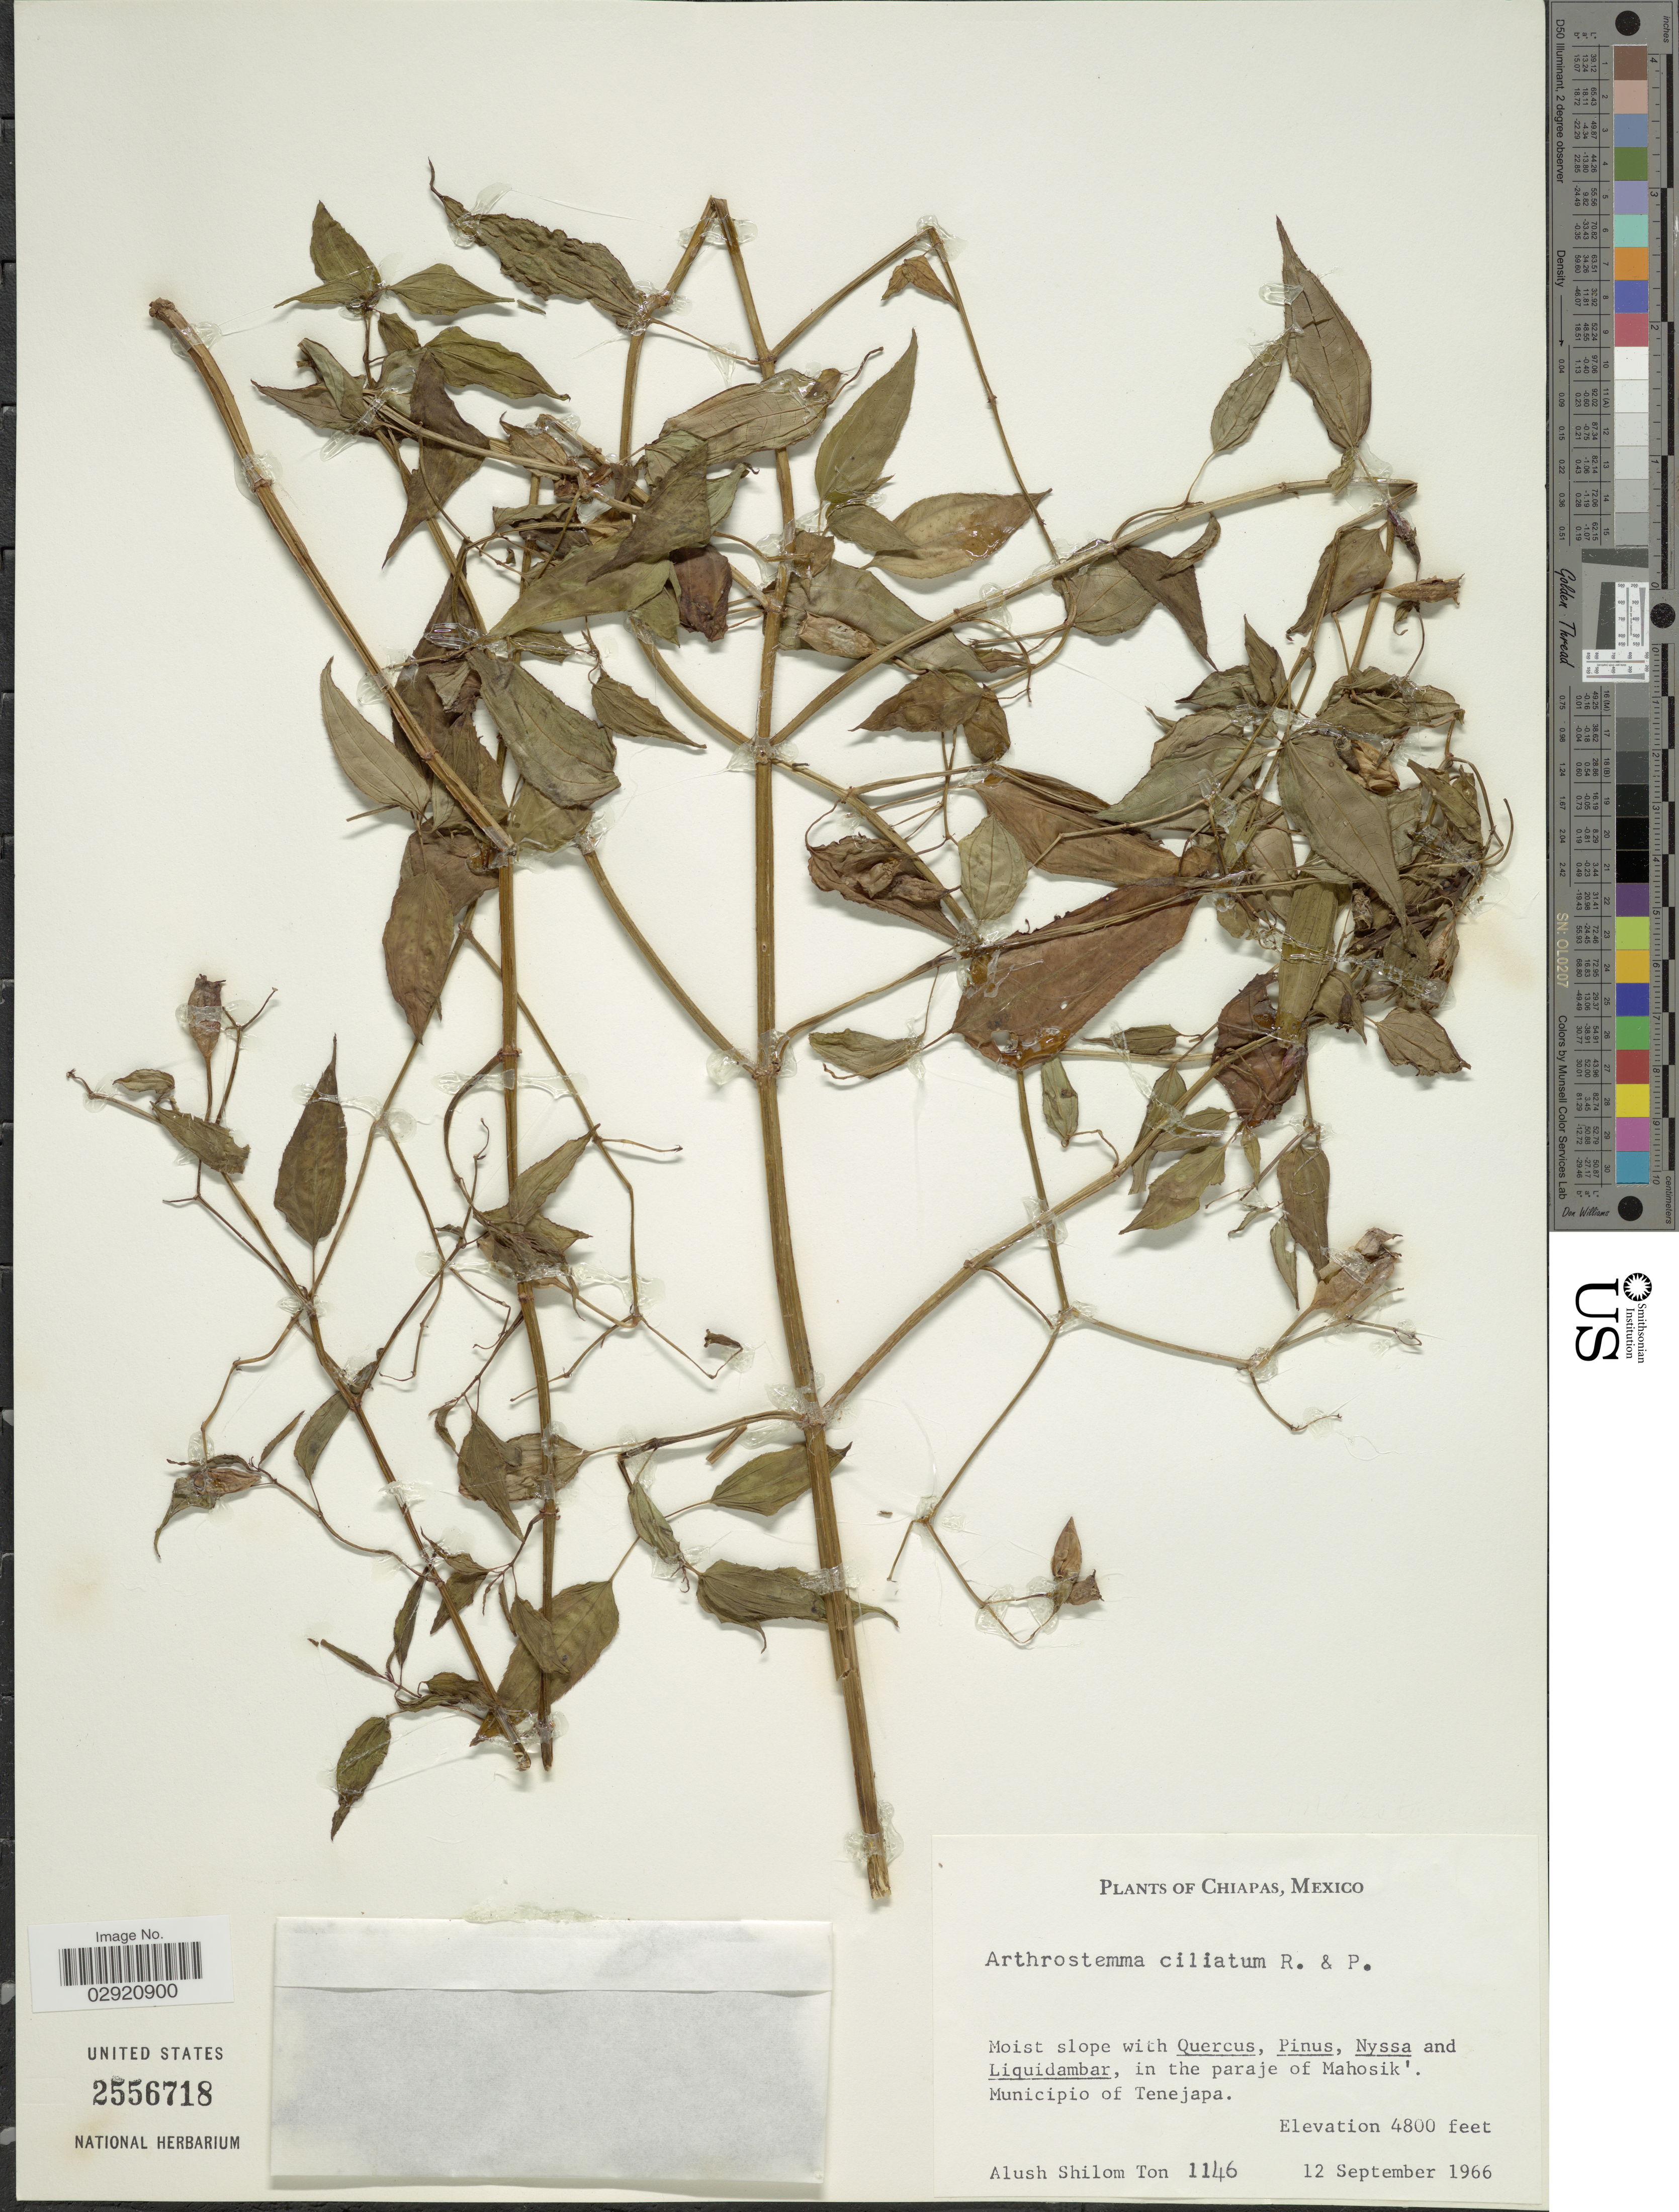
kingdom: Plantae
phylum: Tracheophyta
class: Magnoliopsida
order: Myrtales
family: Melastomataceae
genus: Arthrostemma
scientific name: Arthrostemma ciliatum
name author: Pav. ex D. Don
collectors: A. M. Ton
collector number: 1146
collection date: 1966-09-12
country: Mexico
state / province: Chiapas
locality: In the paraje of Mahosik'. Municipio of Tenejapa.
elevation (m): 1463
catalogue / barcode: US 2556718